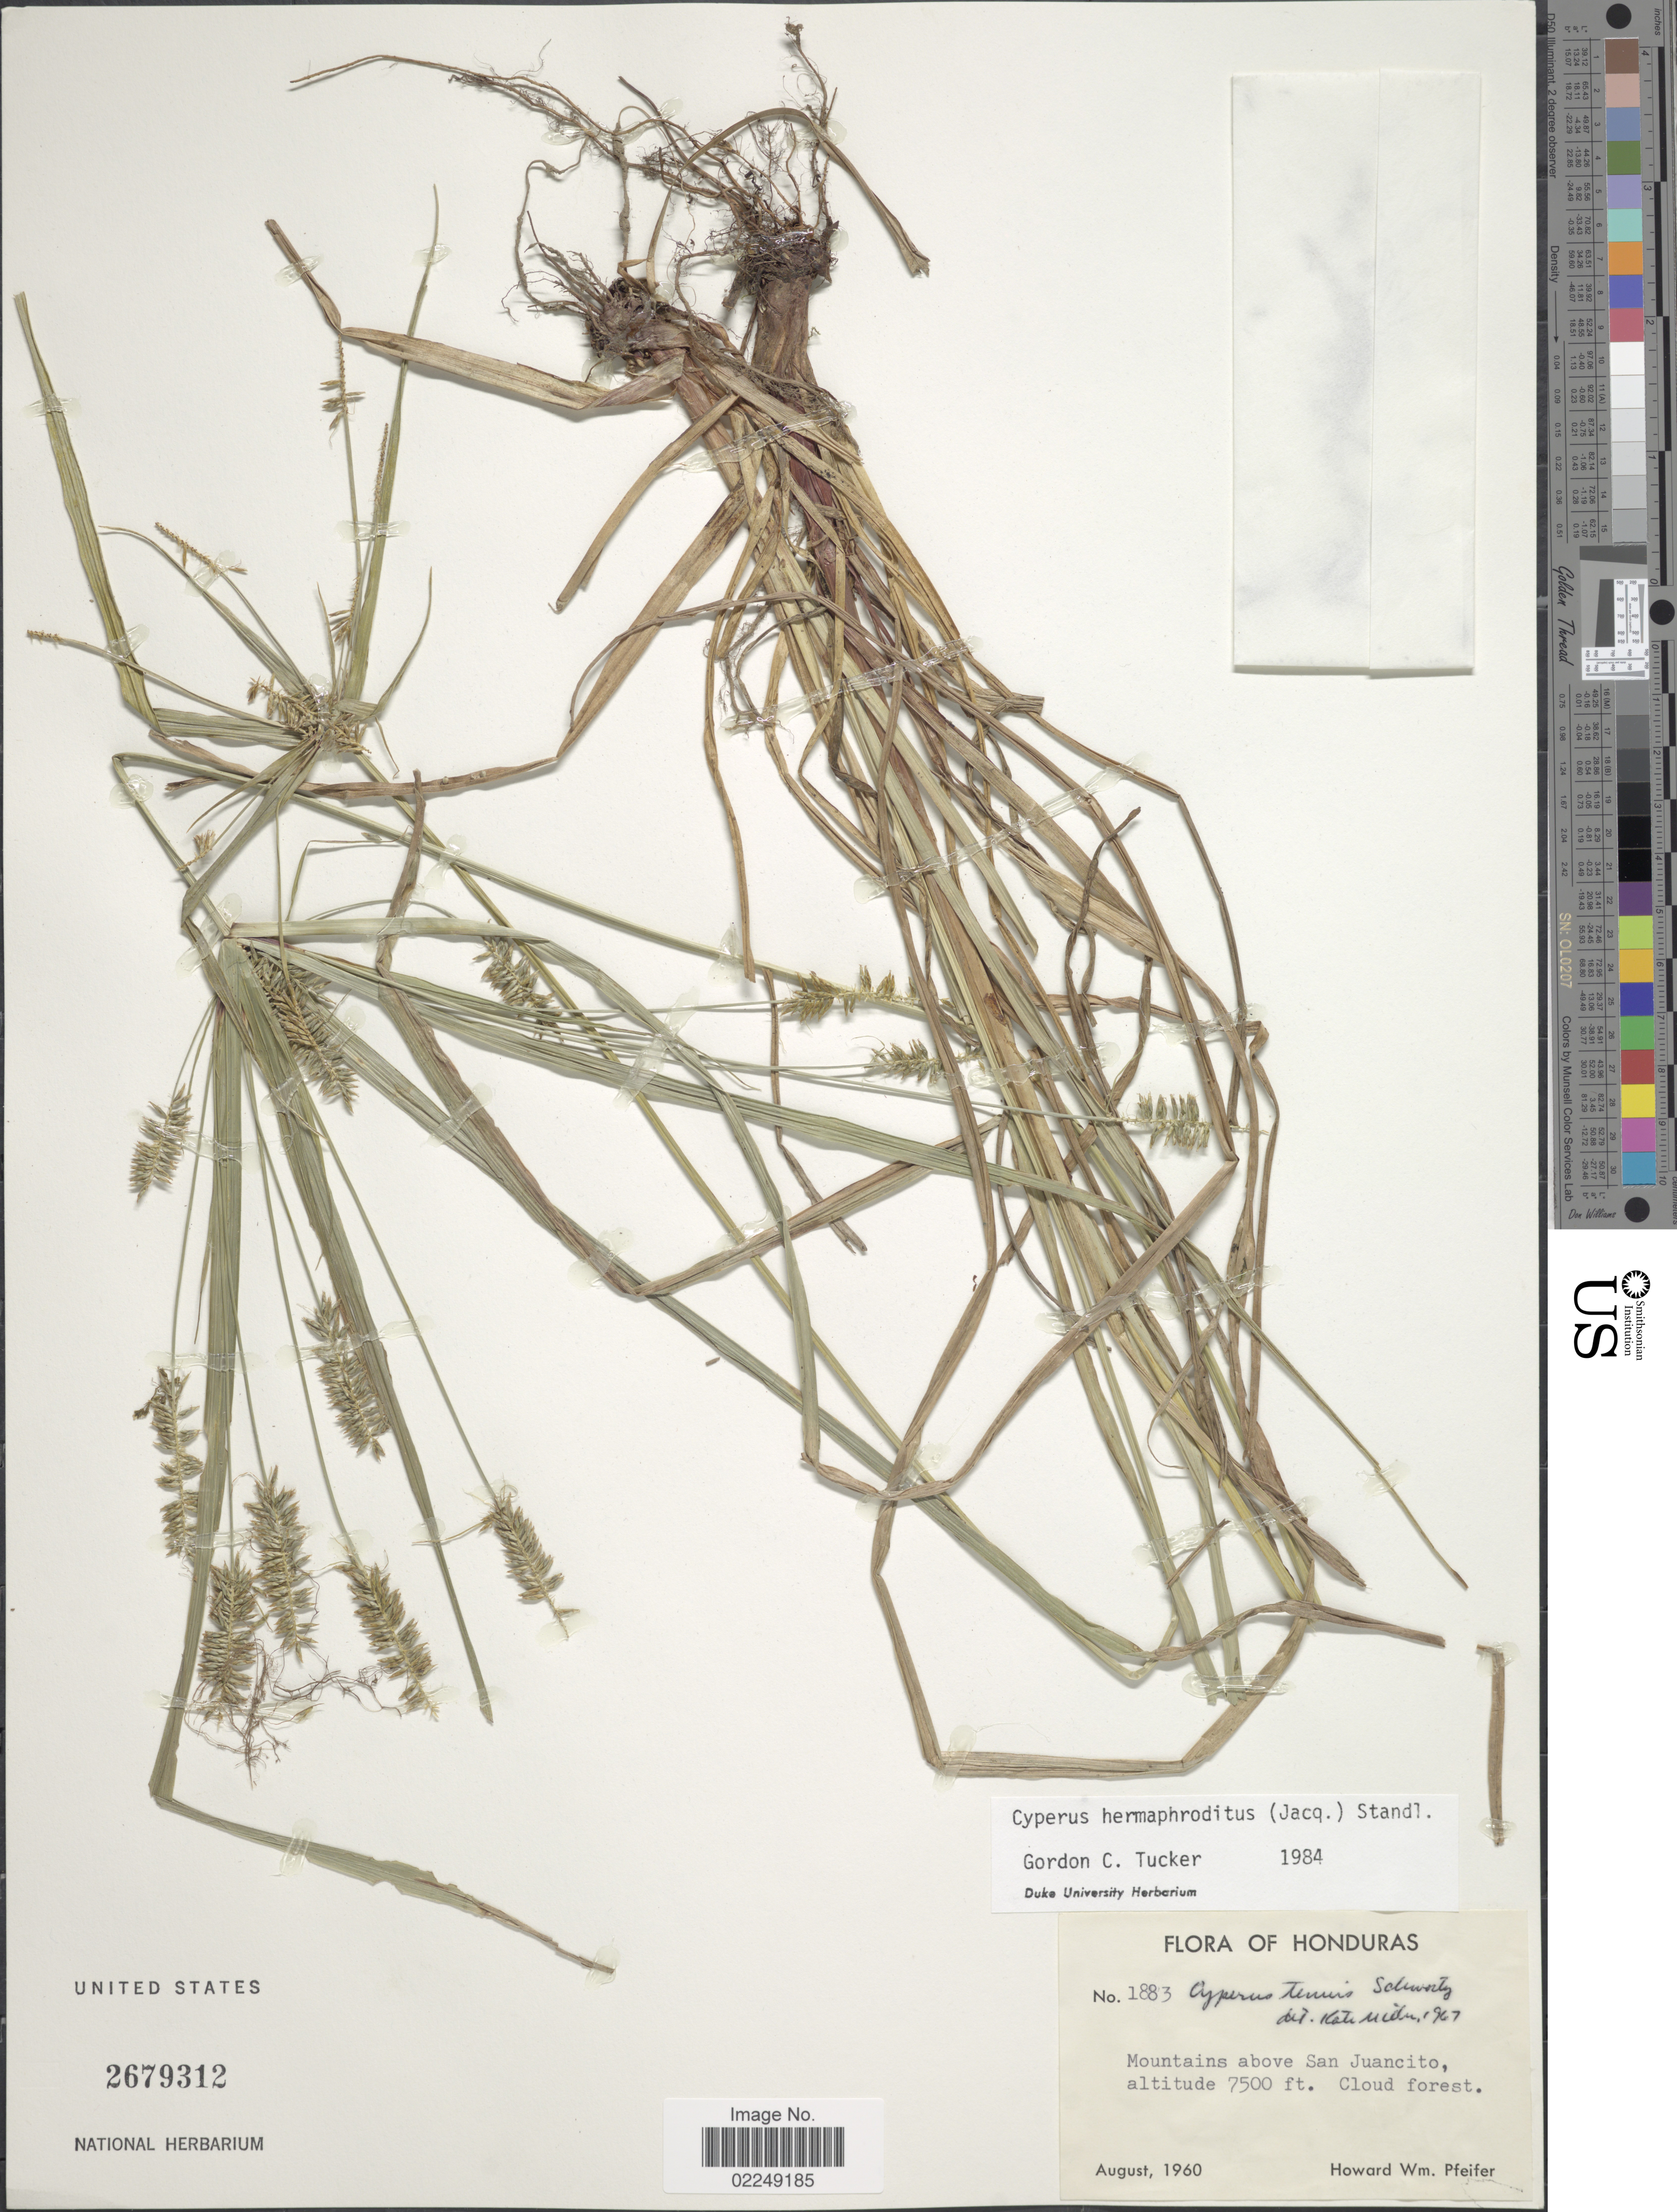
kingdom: Plantae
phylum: Tracheophyta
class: Liliopsida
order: Poales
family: Cyperaceae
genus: Cyperus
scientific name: Cyperus hermaphroditus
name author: (Jacq.) Standl.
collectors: H. W. Pfeifer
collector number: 1883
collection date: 1960-08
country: Honduras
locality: Mountains above San Juancito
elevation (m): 2286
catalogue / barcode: US 2679312